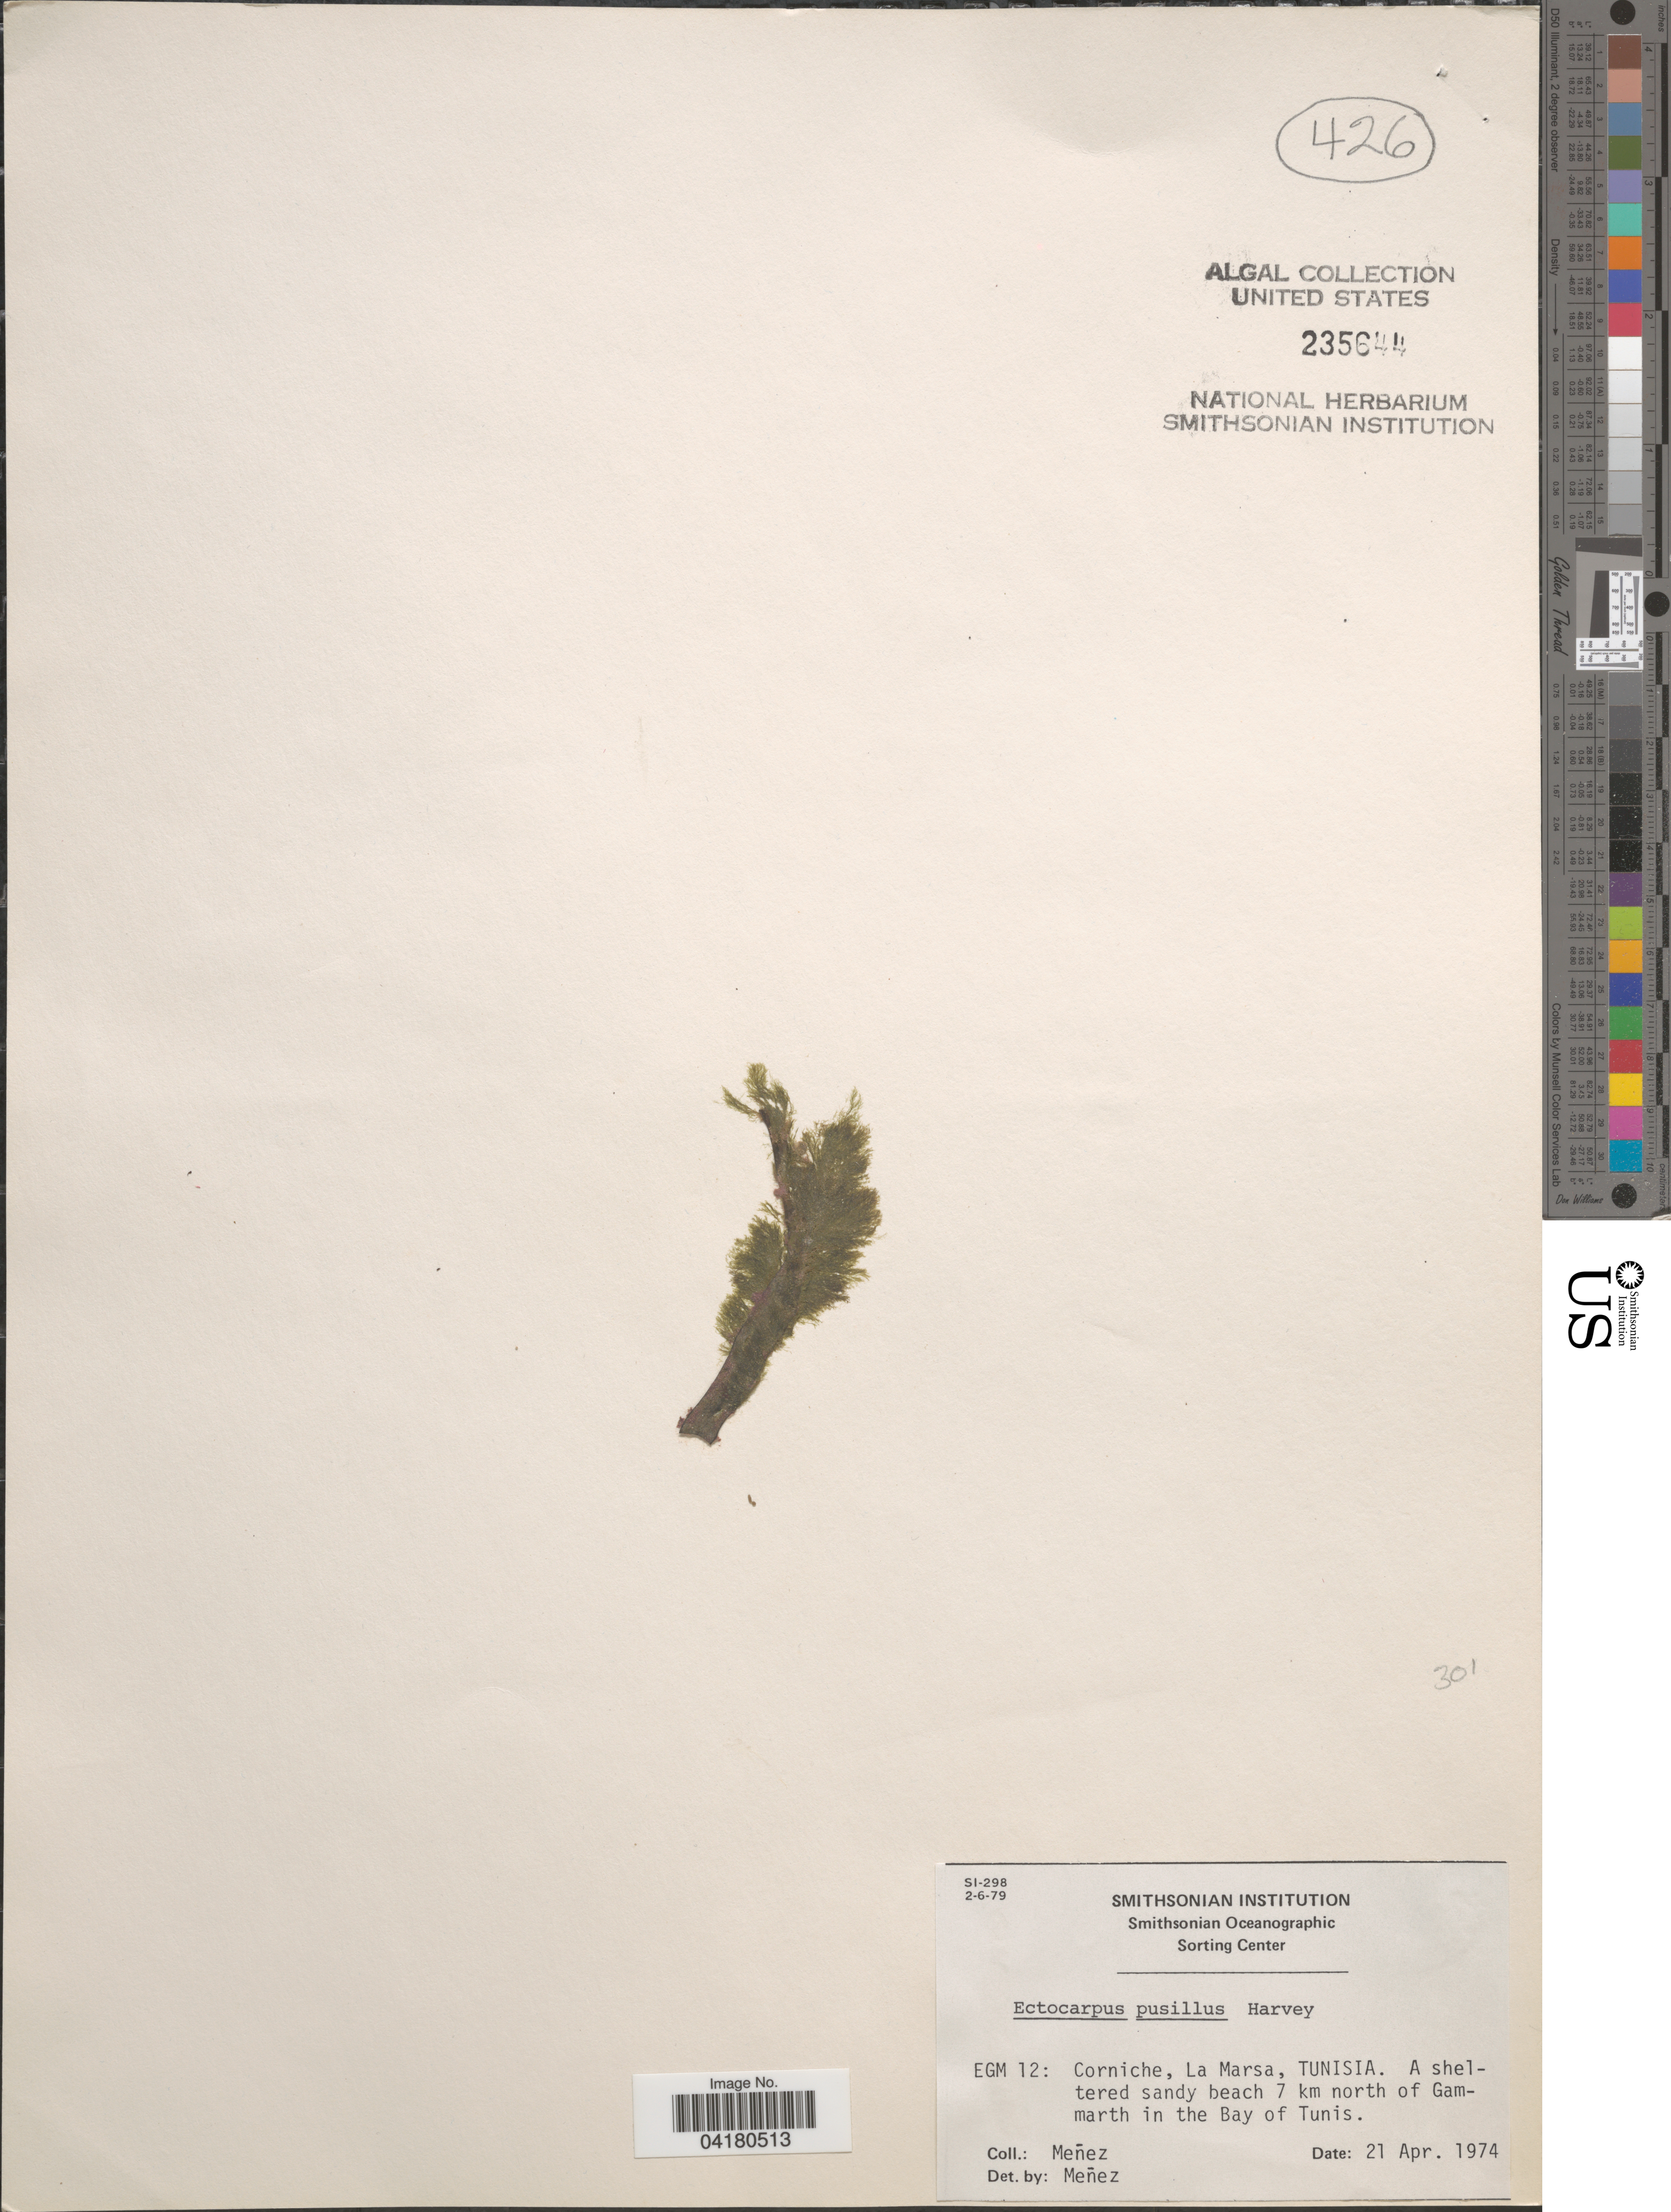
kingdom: Chromista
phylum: Ochrophyta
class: Phaeophyceae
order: Ectocarpales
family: Acinetosporaceae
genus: Acinetospora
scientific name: Acinetospora crinita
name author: (Carmich. in Harv.) Sauv.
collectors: Menez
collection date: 1974-04-21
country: Tunisia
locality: EGM 12: Corniche, La Marsa, Tunisia. A sheltered sandy beach 7 km north of Gammarth in the Bay of Tunis.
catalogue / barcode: US 235644